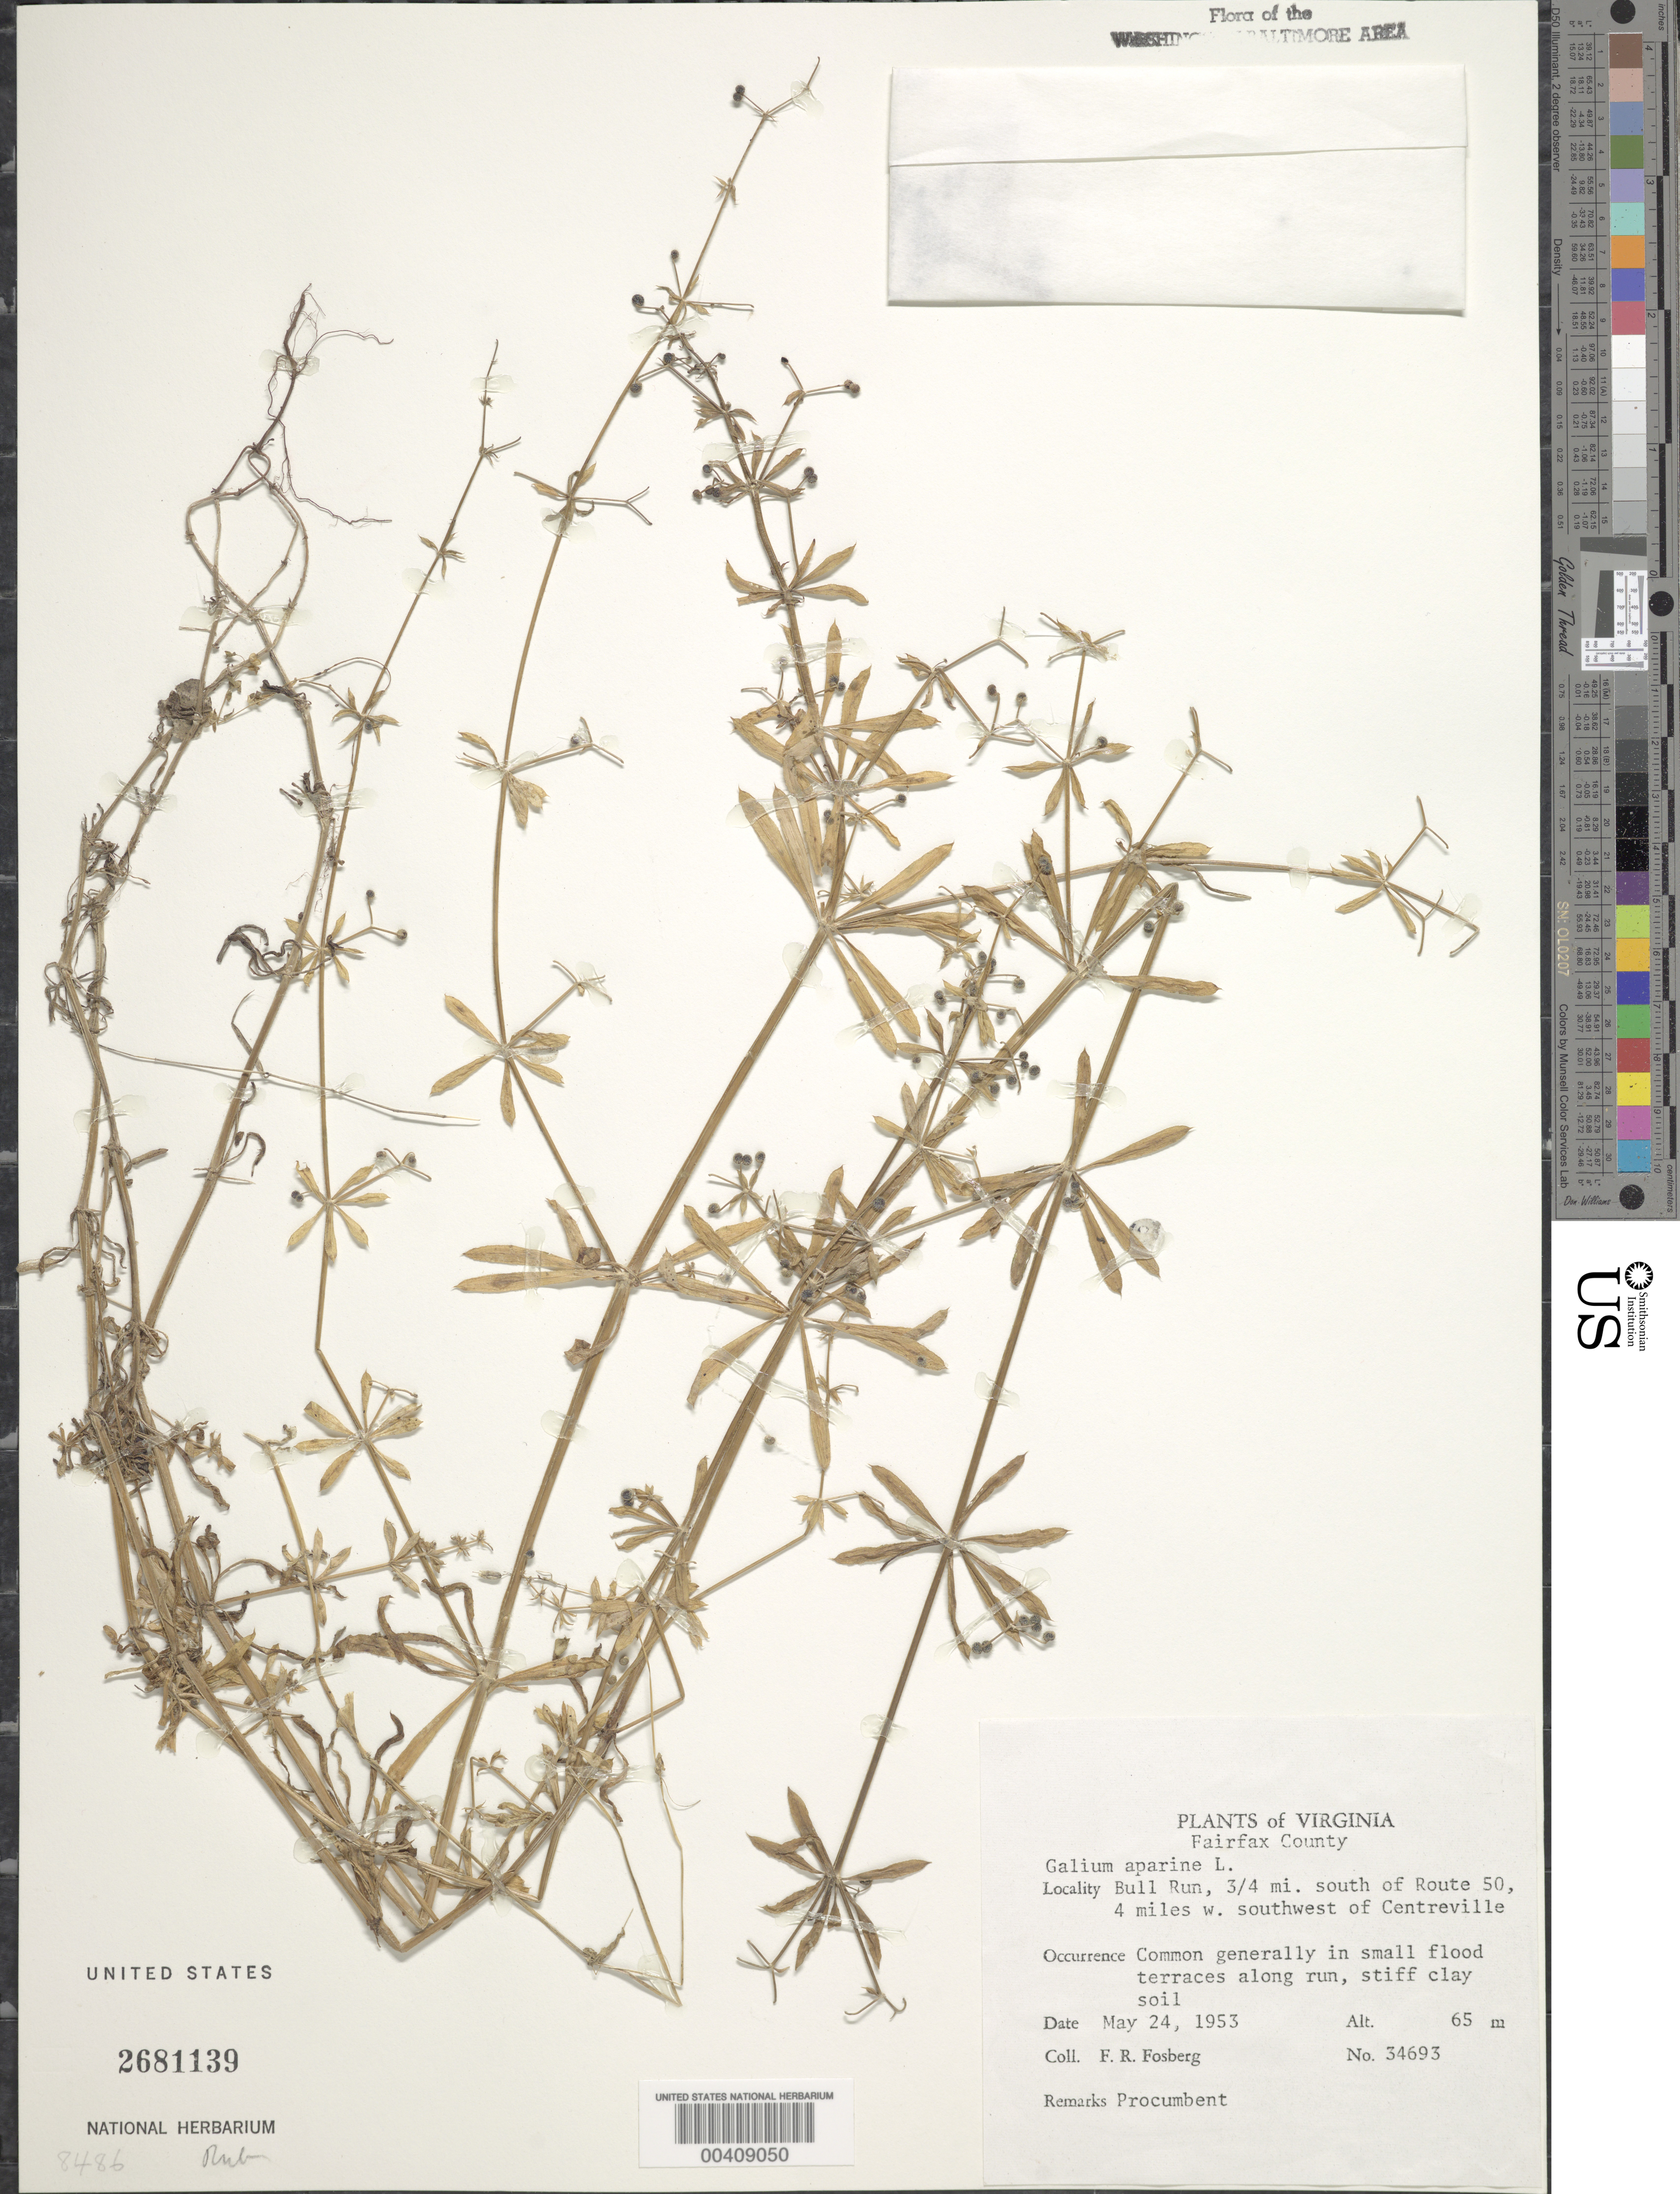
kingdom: Plantae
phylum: Tracheophyta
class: Magnoliopsida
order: Gentianales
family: Rubiaceae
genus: Galium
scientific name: Galium aparine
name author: L.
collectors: F. R. Fosberg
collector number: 34693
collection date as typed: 24 May 1953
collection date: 1953-05-24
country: United States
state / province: Virginia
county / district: Fairfax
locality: Bull Run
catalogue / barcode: US 2681139